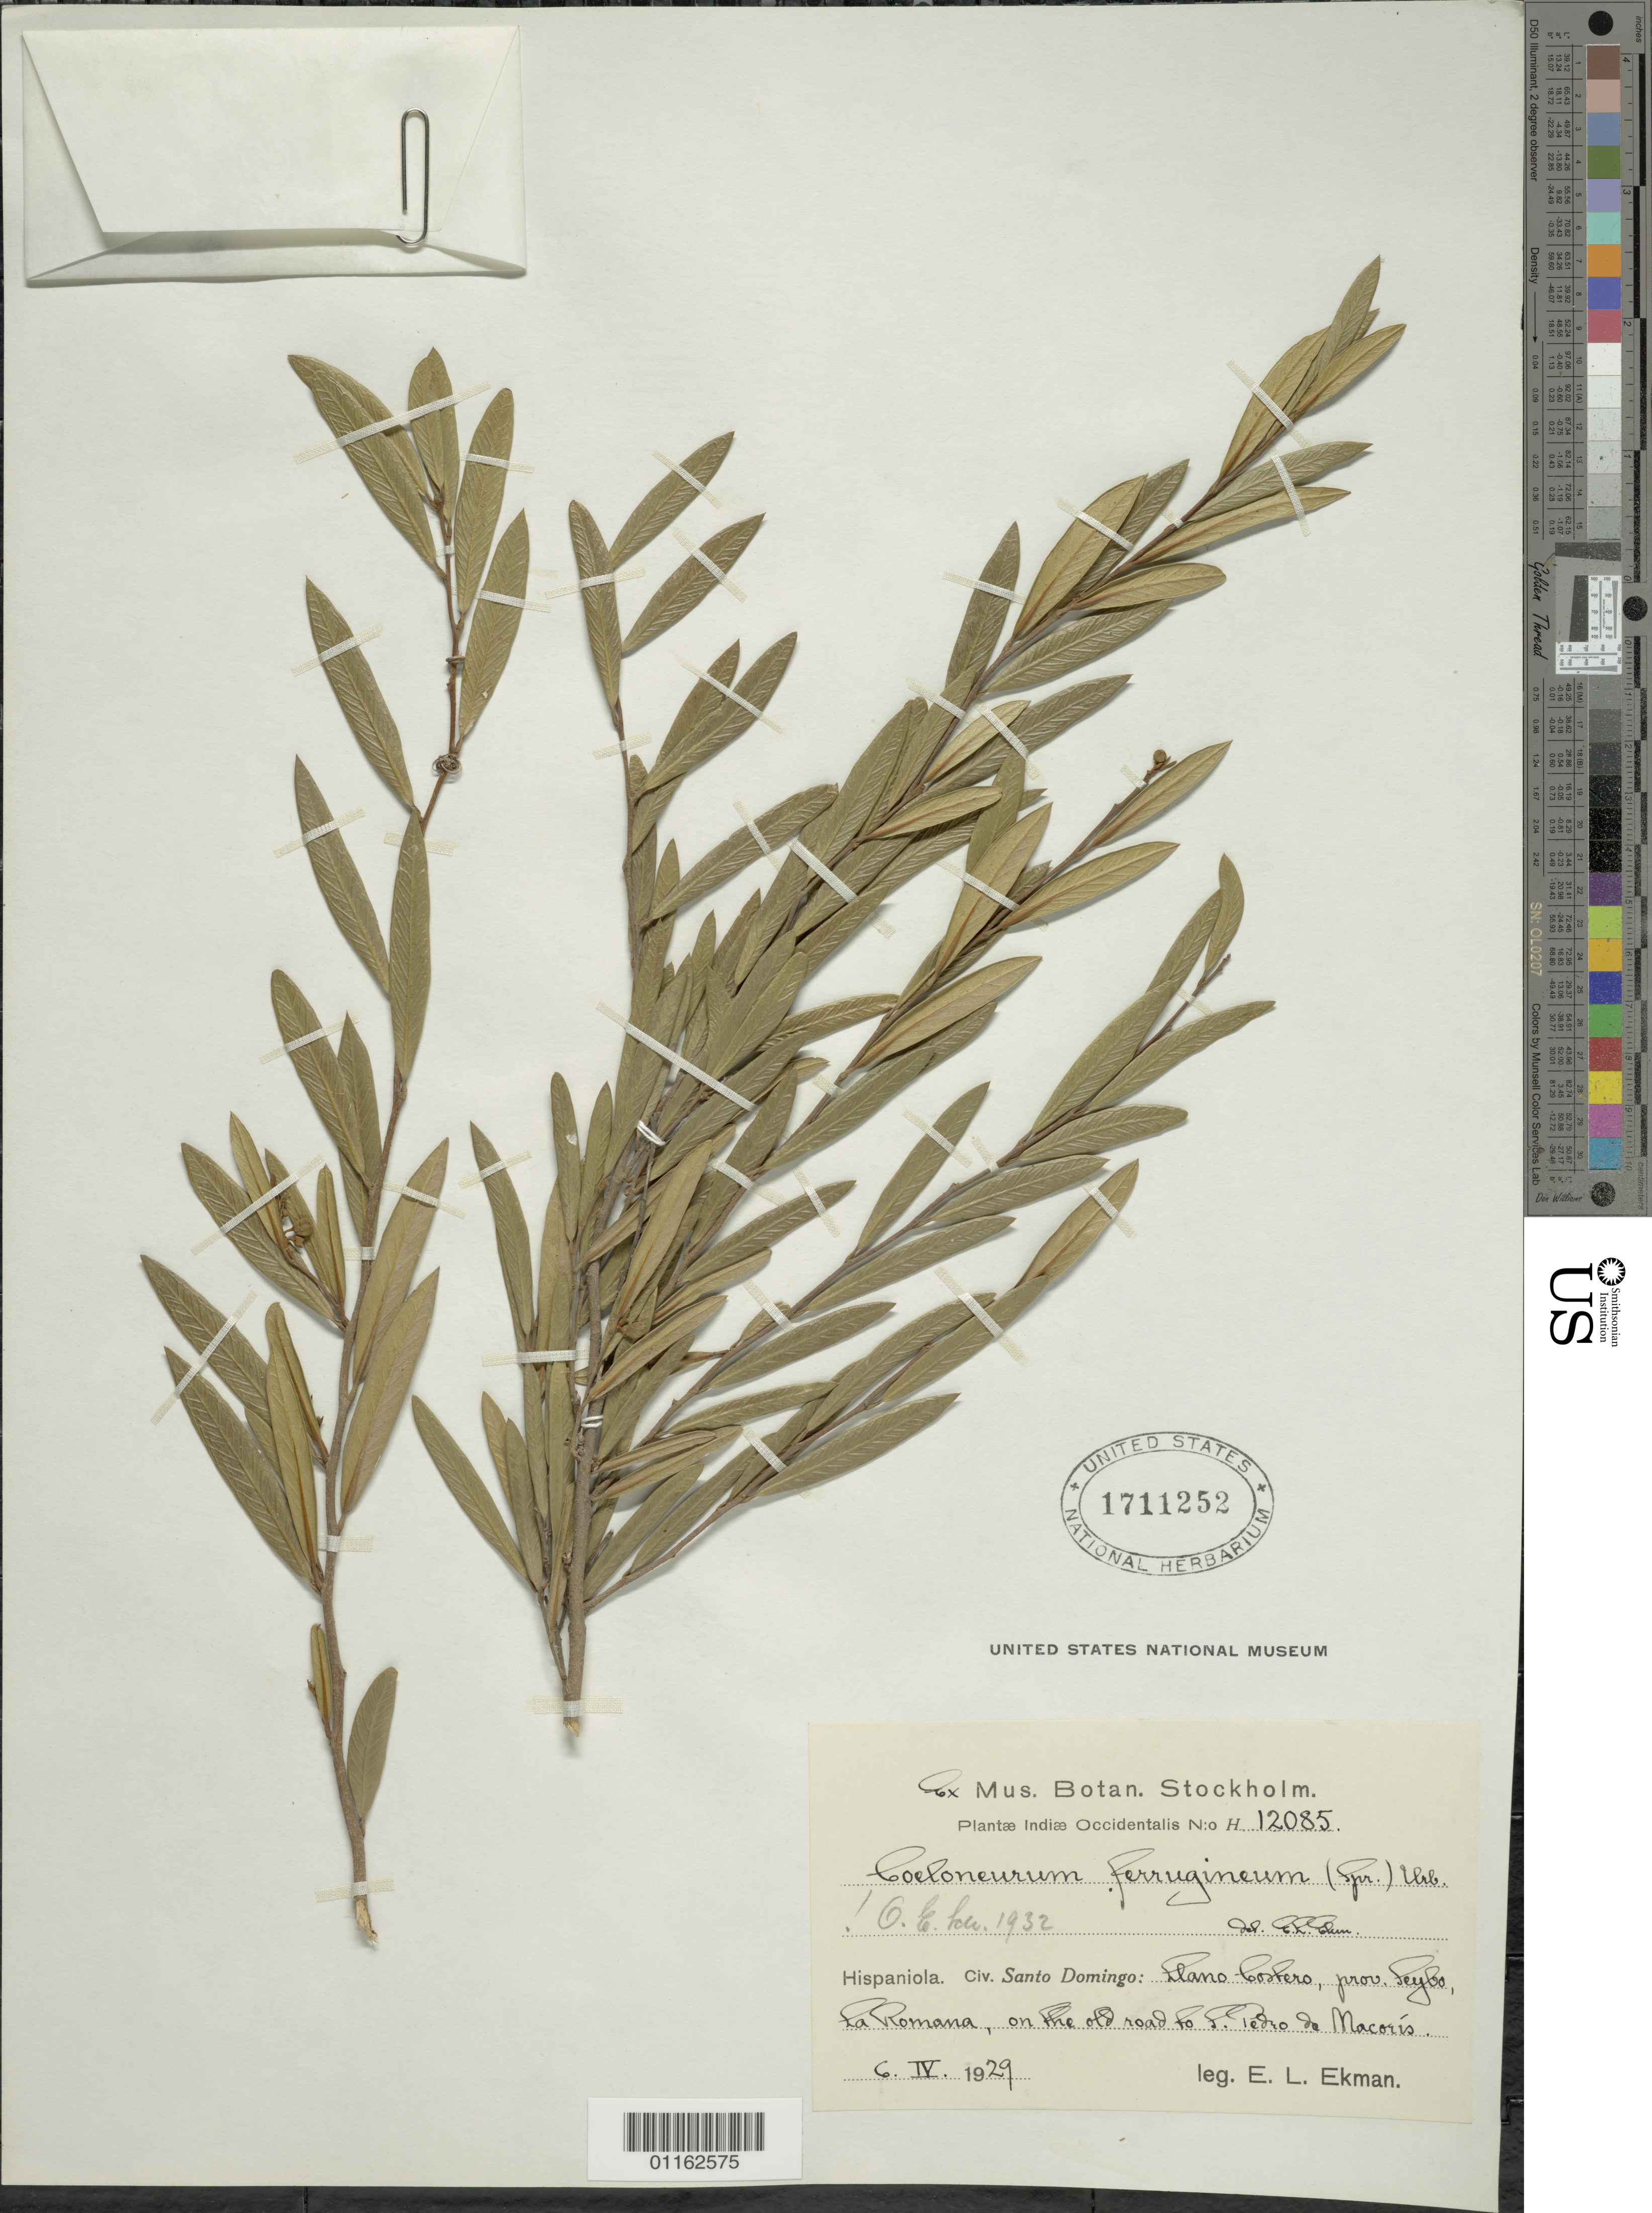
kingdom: Plantae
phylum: Tracheophyta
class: Magnoliopsida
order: Solanales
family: Solanaceae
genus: Coeloneurum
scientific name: Coeloneurum ferrugineum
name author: (Spreng.) Urb.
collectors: E. L. Ekman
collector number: H 12085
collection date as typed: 06 Apr 1929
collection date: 1929-04-06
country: Dominican Republic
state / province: El Seibo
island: Hispaniola I.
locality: llano Costero, providence Seybo (Siebo), La Romana, on the old road to Piedro de Macoris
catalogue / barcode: US 1711252